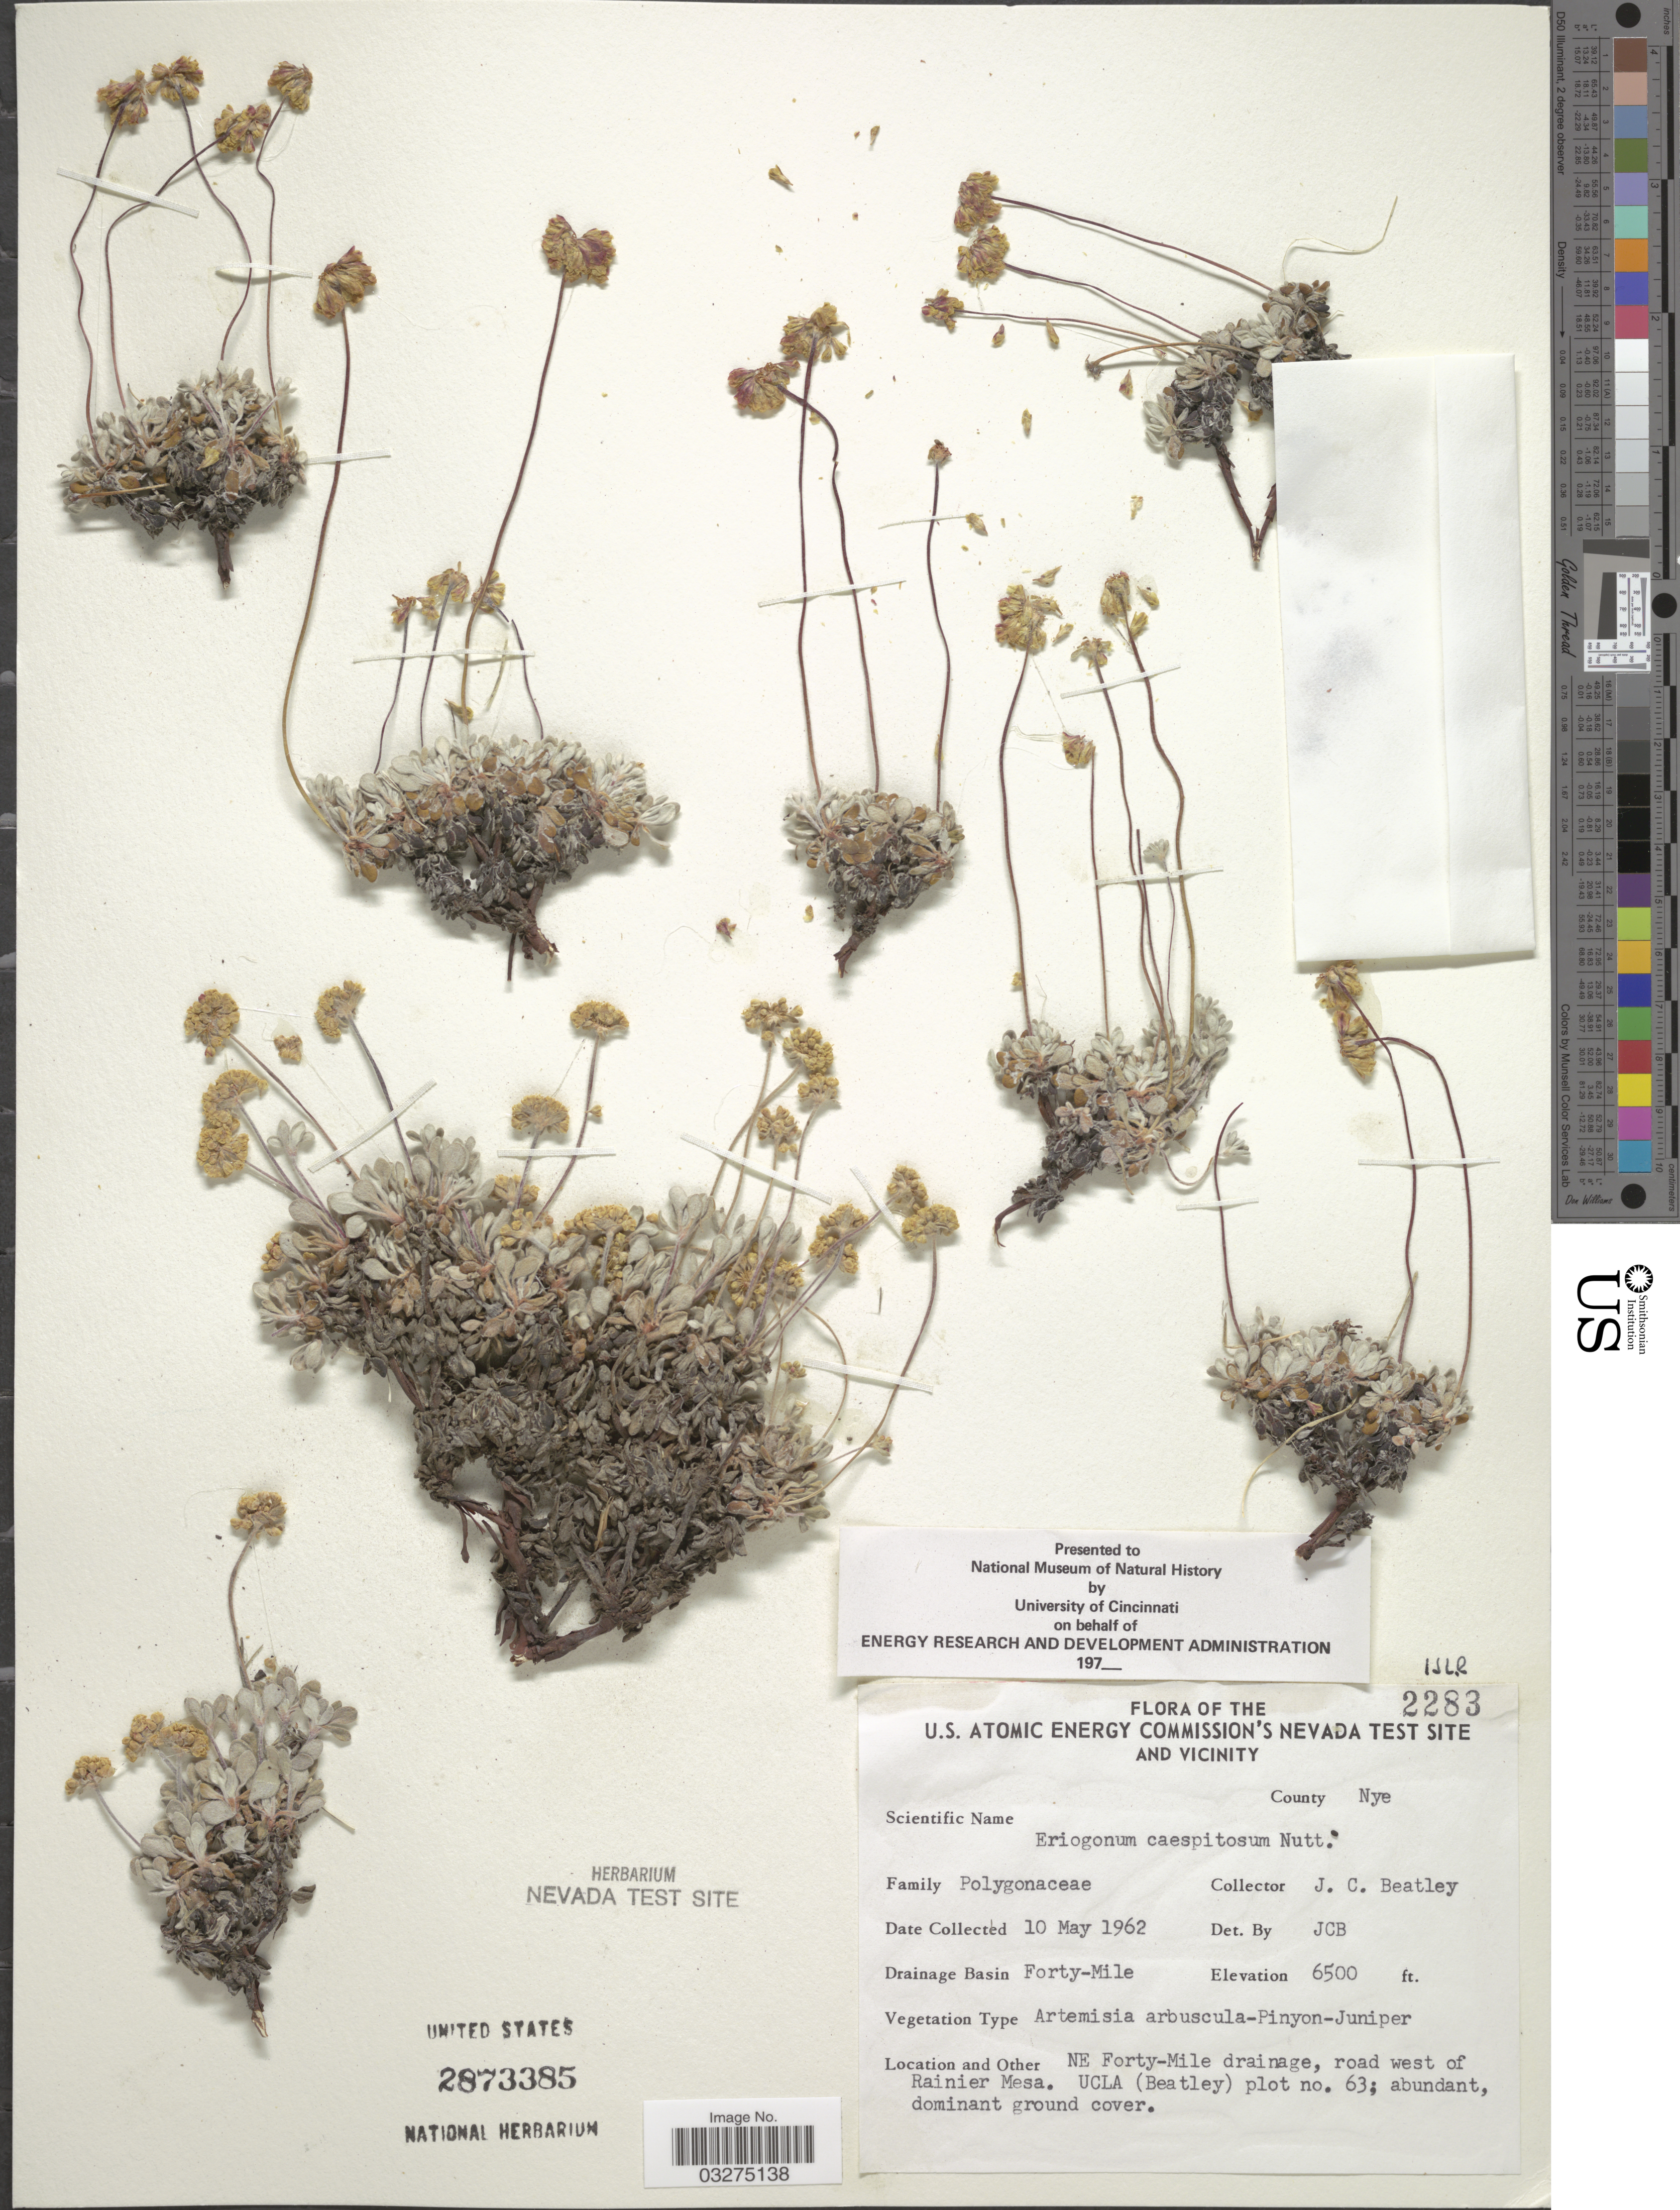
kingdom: Plantae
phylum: Tracheophyta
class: Magnoliopsida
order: Caryophyllales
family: Polygonaceae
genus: Eriogonum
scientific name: Eriogonum caespitosum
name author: Nutt.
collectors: J. C. Beatley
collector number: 2283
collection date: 1962-05-10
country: United States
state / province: Nevada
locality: U.S. Atomic Energy Commission's Nevada Test Site and Vicinity, County Nye, Drainage Basin Forty-Mile, NE Forty-Mile drainage, road west of Rainier Mesa. UCLA (Beatley) plot no. 63.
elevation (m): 1981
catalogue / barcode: US 2873385